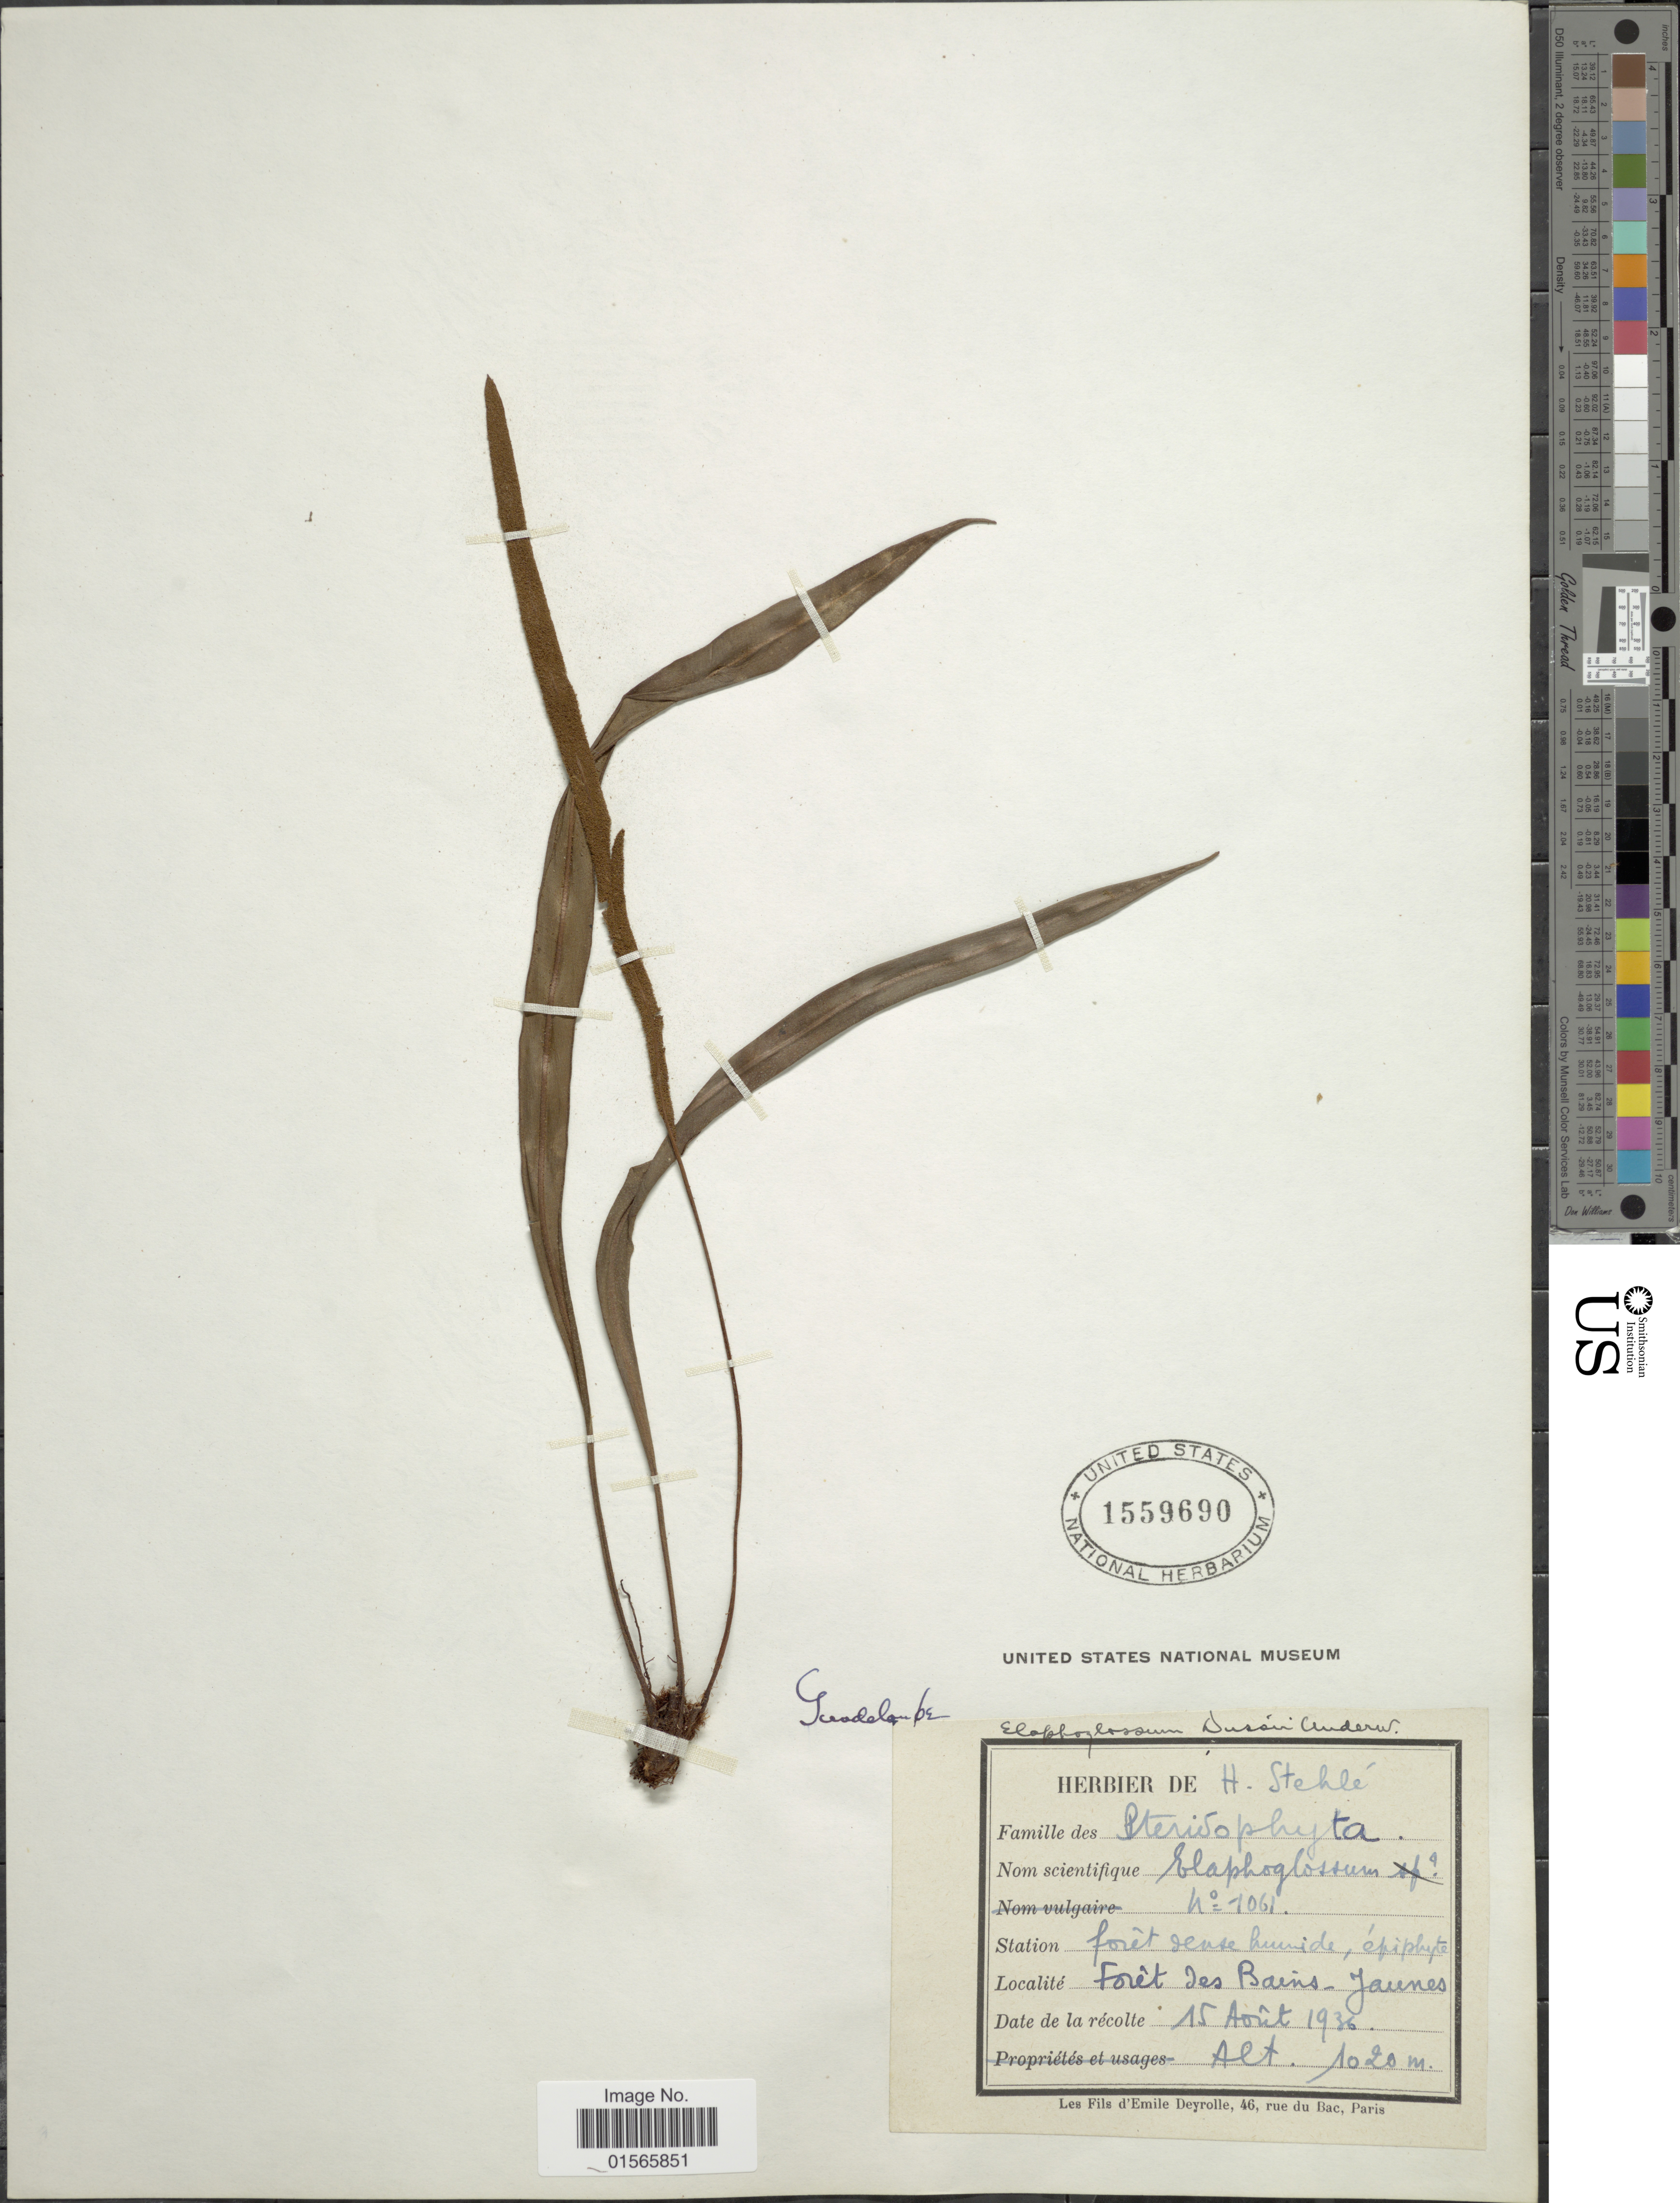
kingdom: Plantae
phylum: Tracheophyta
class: Polypodiopsida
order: Polypodiales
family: Dryopteridaceae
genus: Elaphoglossum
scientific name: Elaphoglossum petiolatum var. dussii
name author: (Underw. ex Maxon) Proctor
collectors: H. Stehlé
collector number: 1061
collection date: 1936-08-15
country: Guadeloupe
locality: Forêt dense humide, épiphyte, Forêt des Bains-Jaunes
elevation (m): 1020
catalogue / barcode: US 1559690